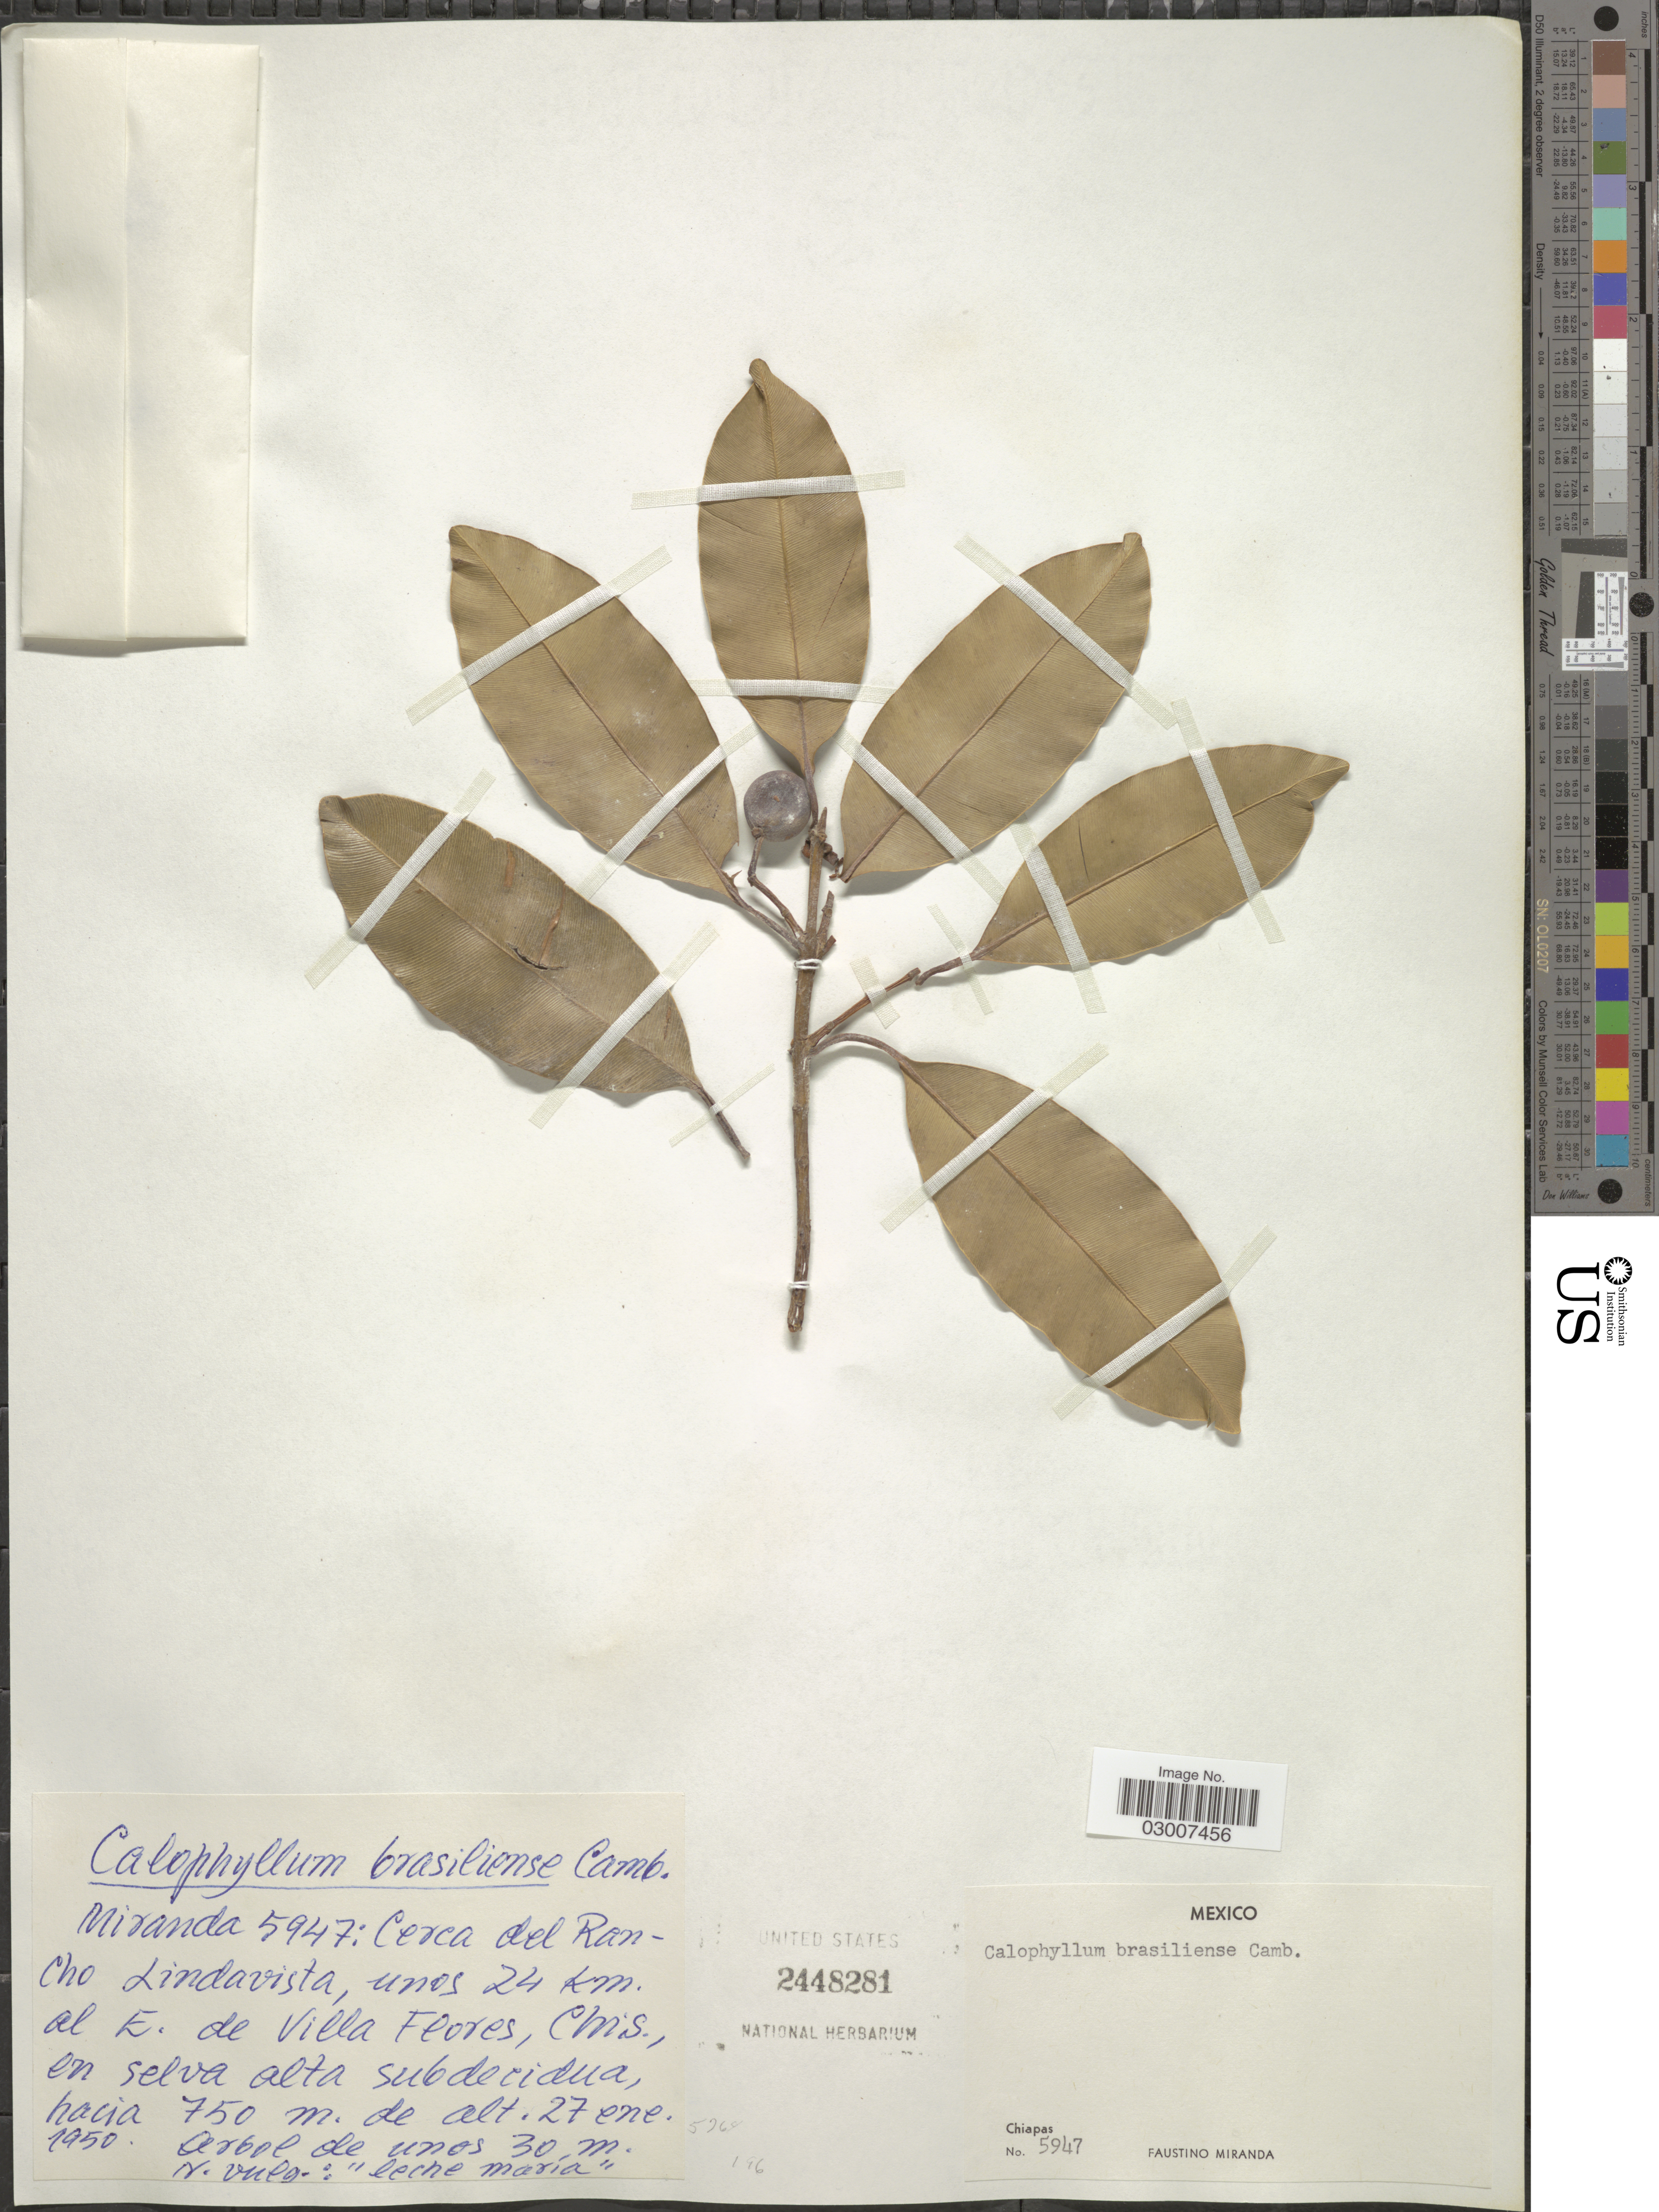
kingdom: Plantae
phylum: Tracheophyta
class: Magnoliopsida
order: Malpighiales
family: Calophyllaceae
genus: Calophyllum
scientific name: Calophyllum brasiliense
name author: Cambess.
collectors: F. Miranda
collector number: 5947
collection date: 1950-01-27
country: Mexico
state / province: Chiapas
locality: Cerca del Rancho Lindavista, unos 24 km. al E. de Villa Flores.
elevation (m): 750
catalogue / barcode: US 2448281